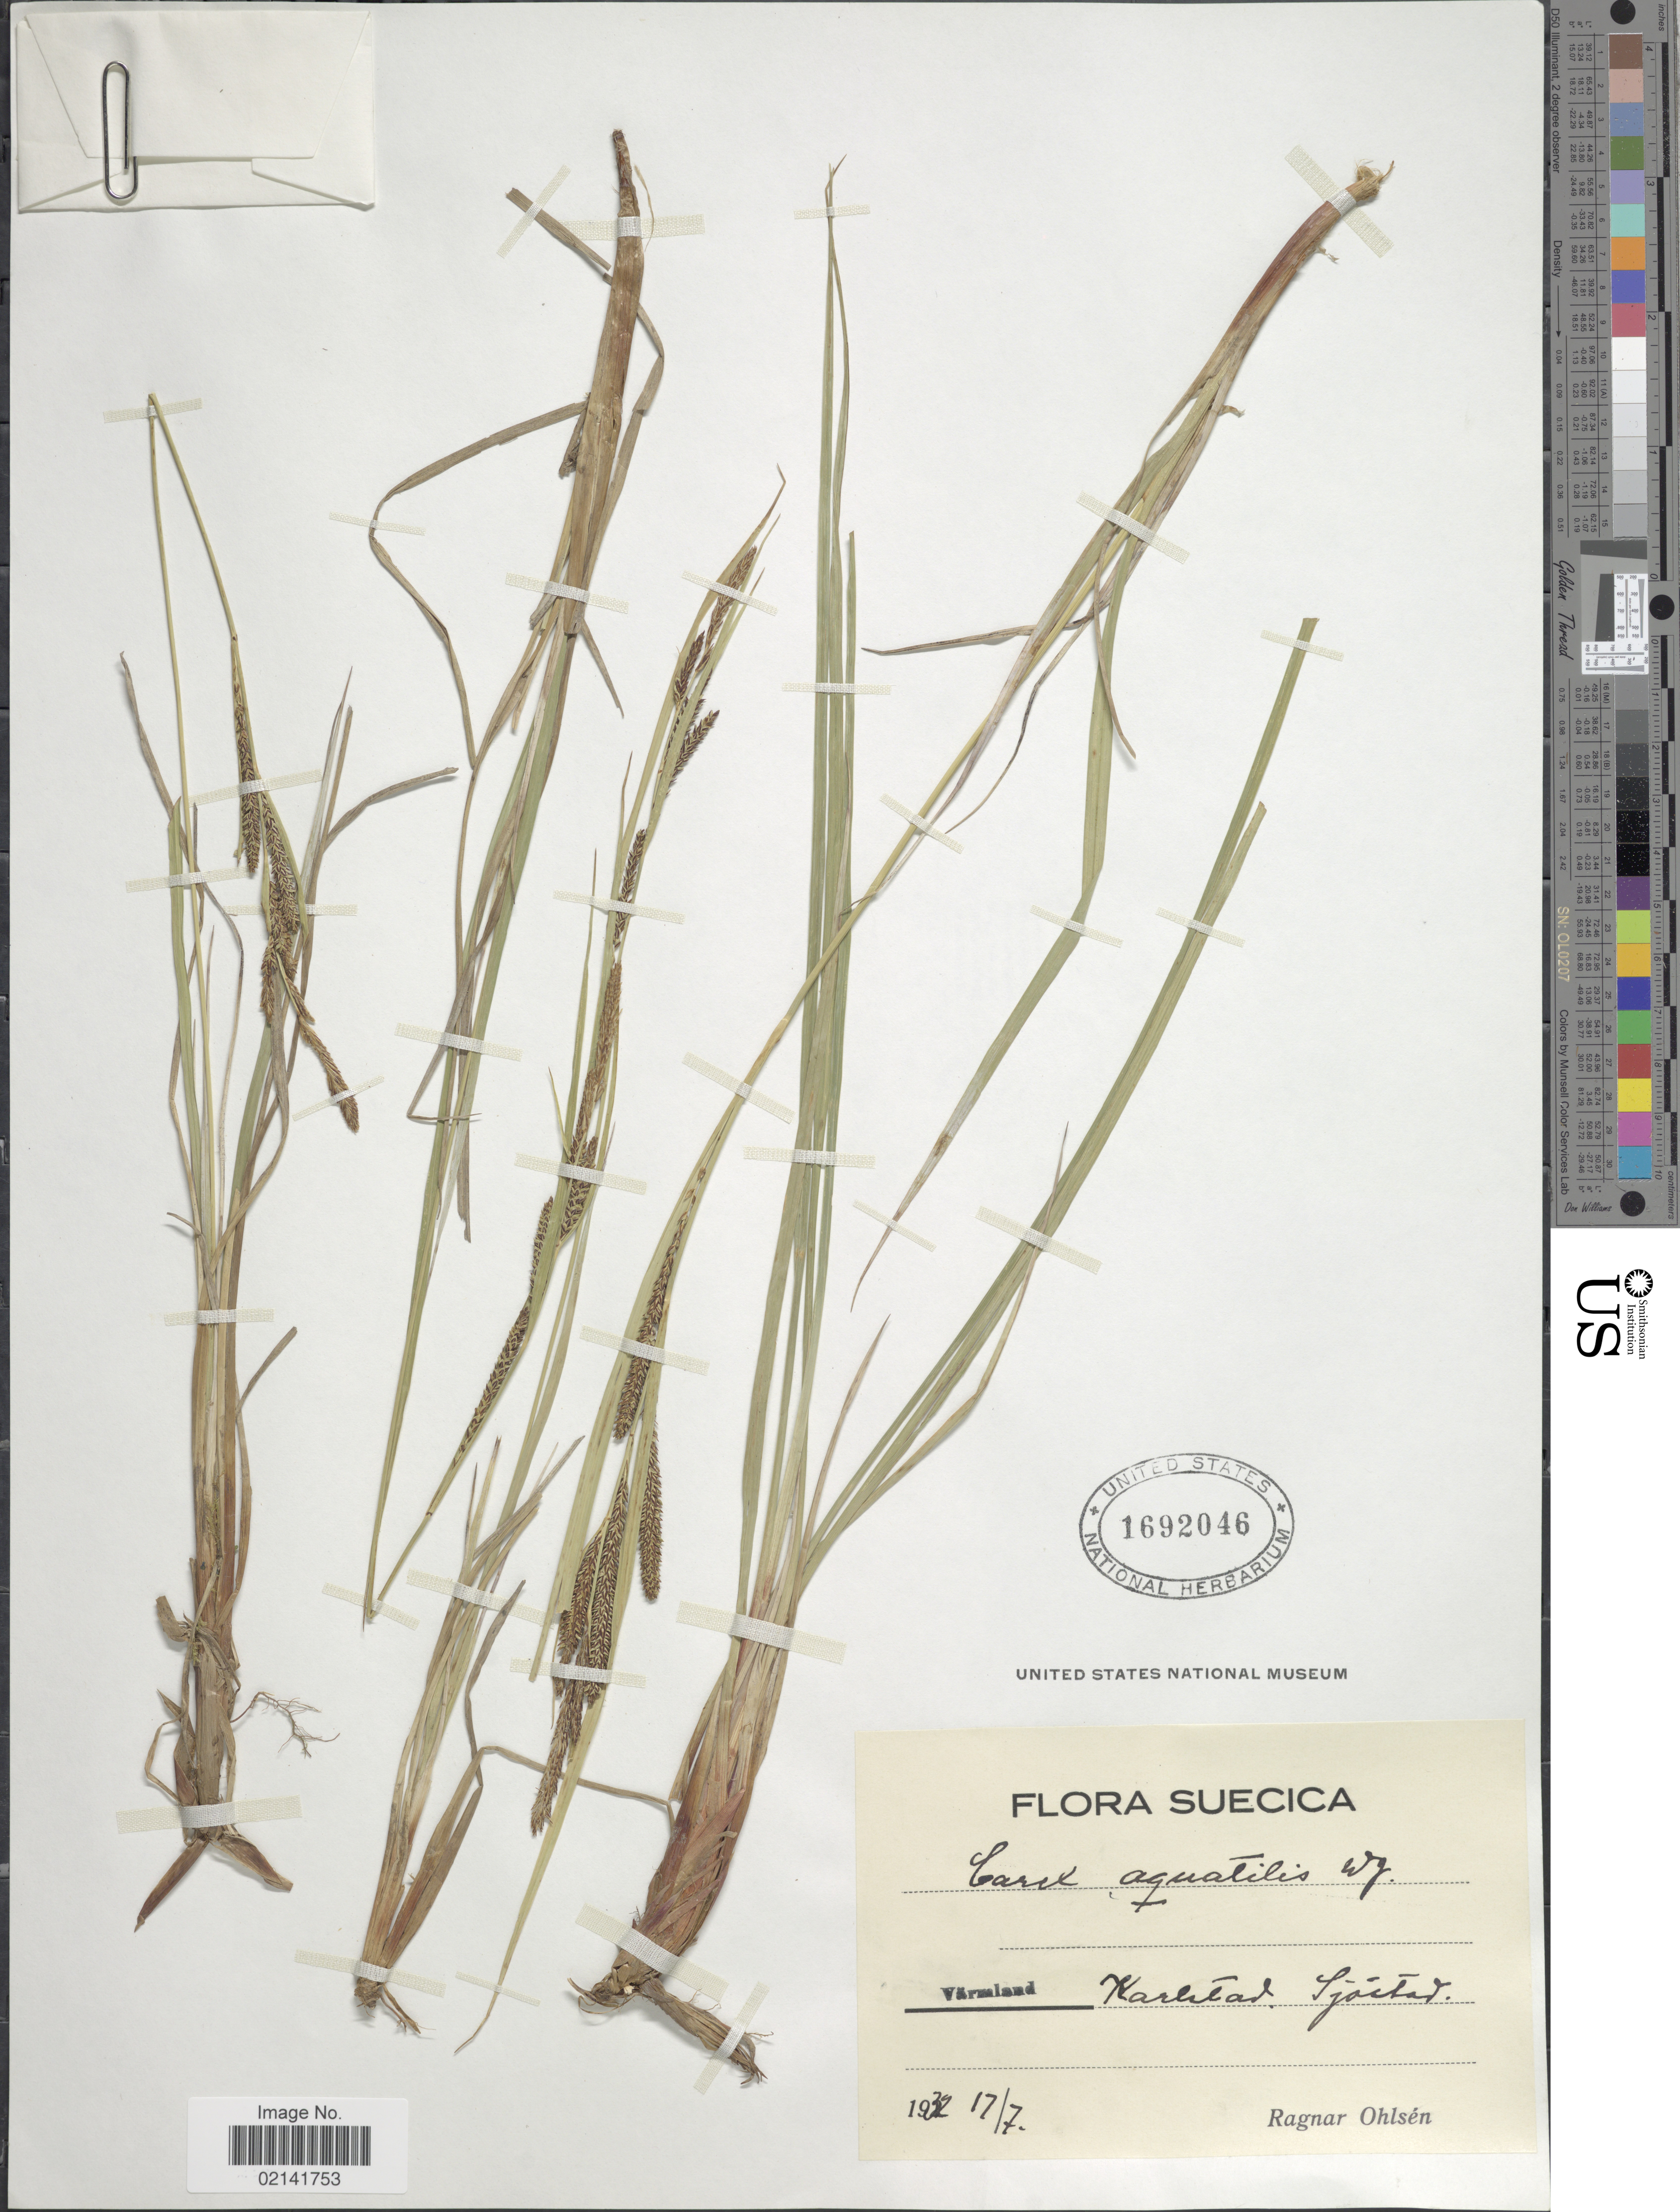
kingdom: Plantae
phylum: Tracheophyta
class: Liliopsida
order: Poales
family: Cyperaceae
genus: Carex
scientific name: Carex aquatilis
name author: Wahlenb.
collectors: R. Ohlsén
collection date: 1939-07-17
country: Sweden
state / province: Varmland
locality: Suecica, Varmland, Karlstad, Sjöstad.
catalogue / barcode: US 1692046